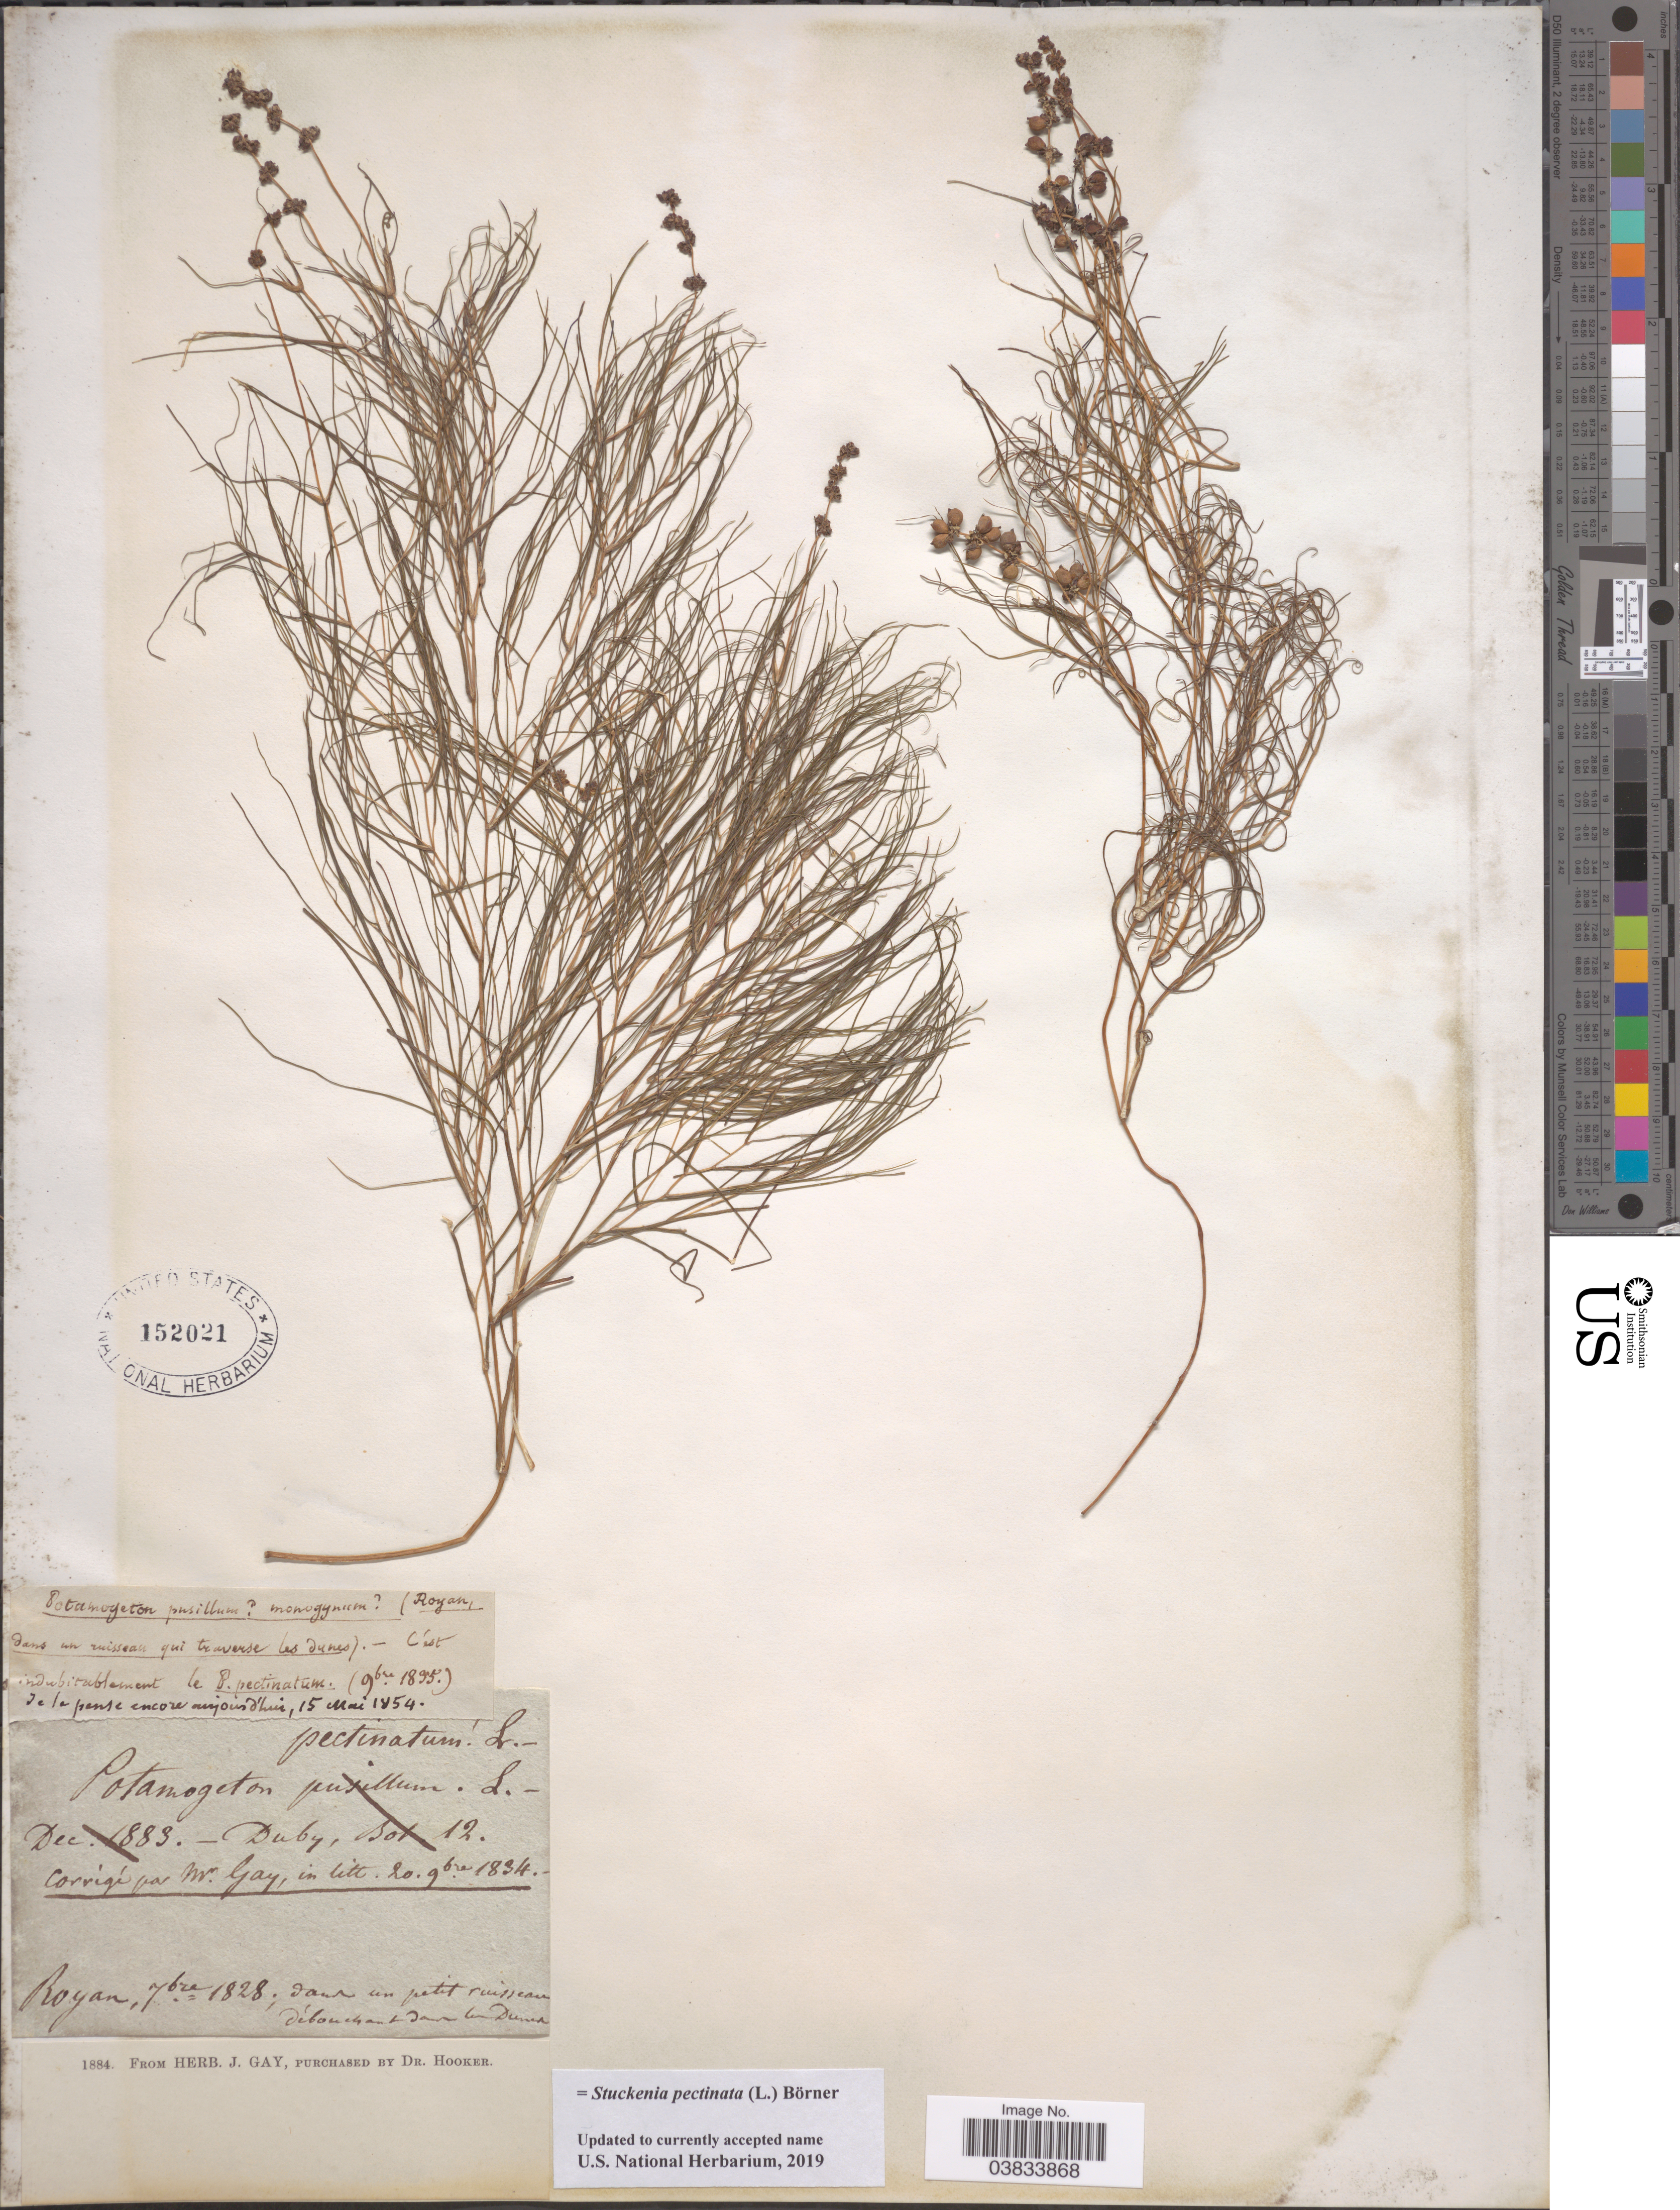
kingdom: Plantae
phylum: Tracheophyta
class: Liliopsida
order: Alismatales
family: Potamogetonaceae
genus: Stuckenia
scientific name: Stuckenia pectinata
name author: (L.) Börner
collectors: Royan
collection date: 1828-09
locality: Dans un petit ruisseau, Débouchant dans le Duma. [interpreted]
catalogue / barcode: US 152021